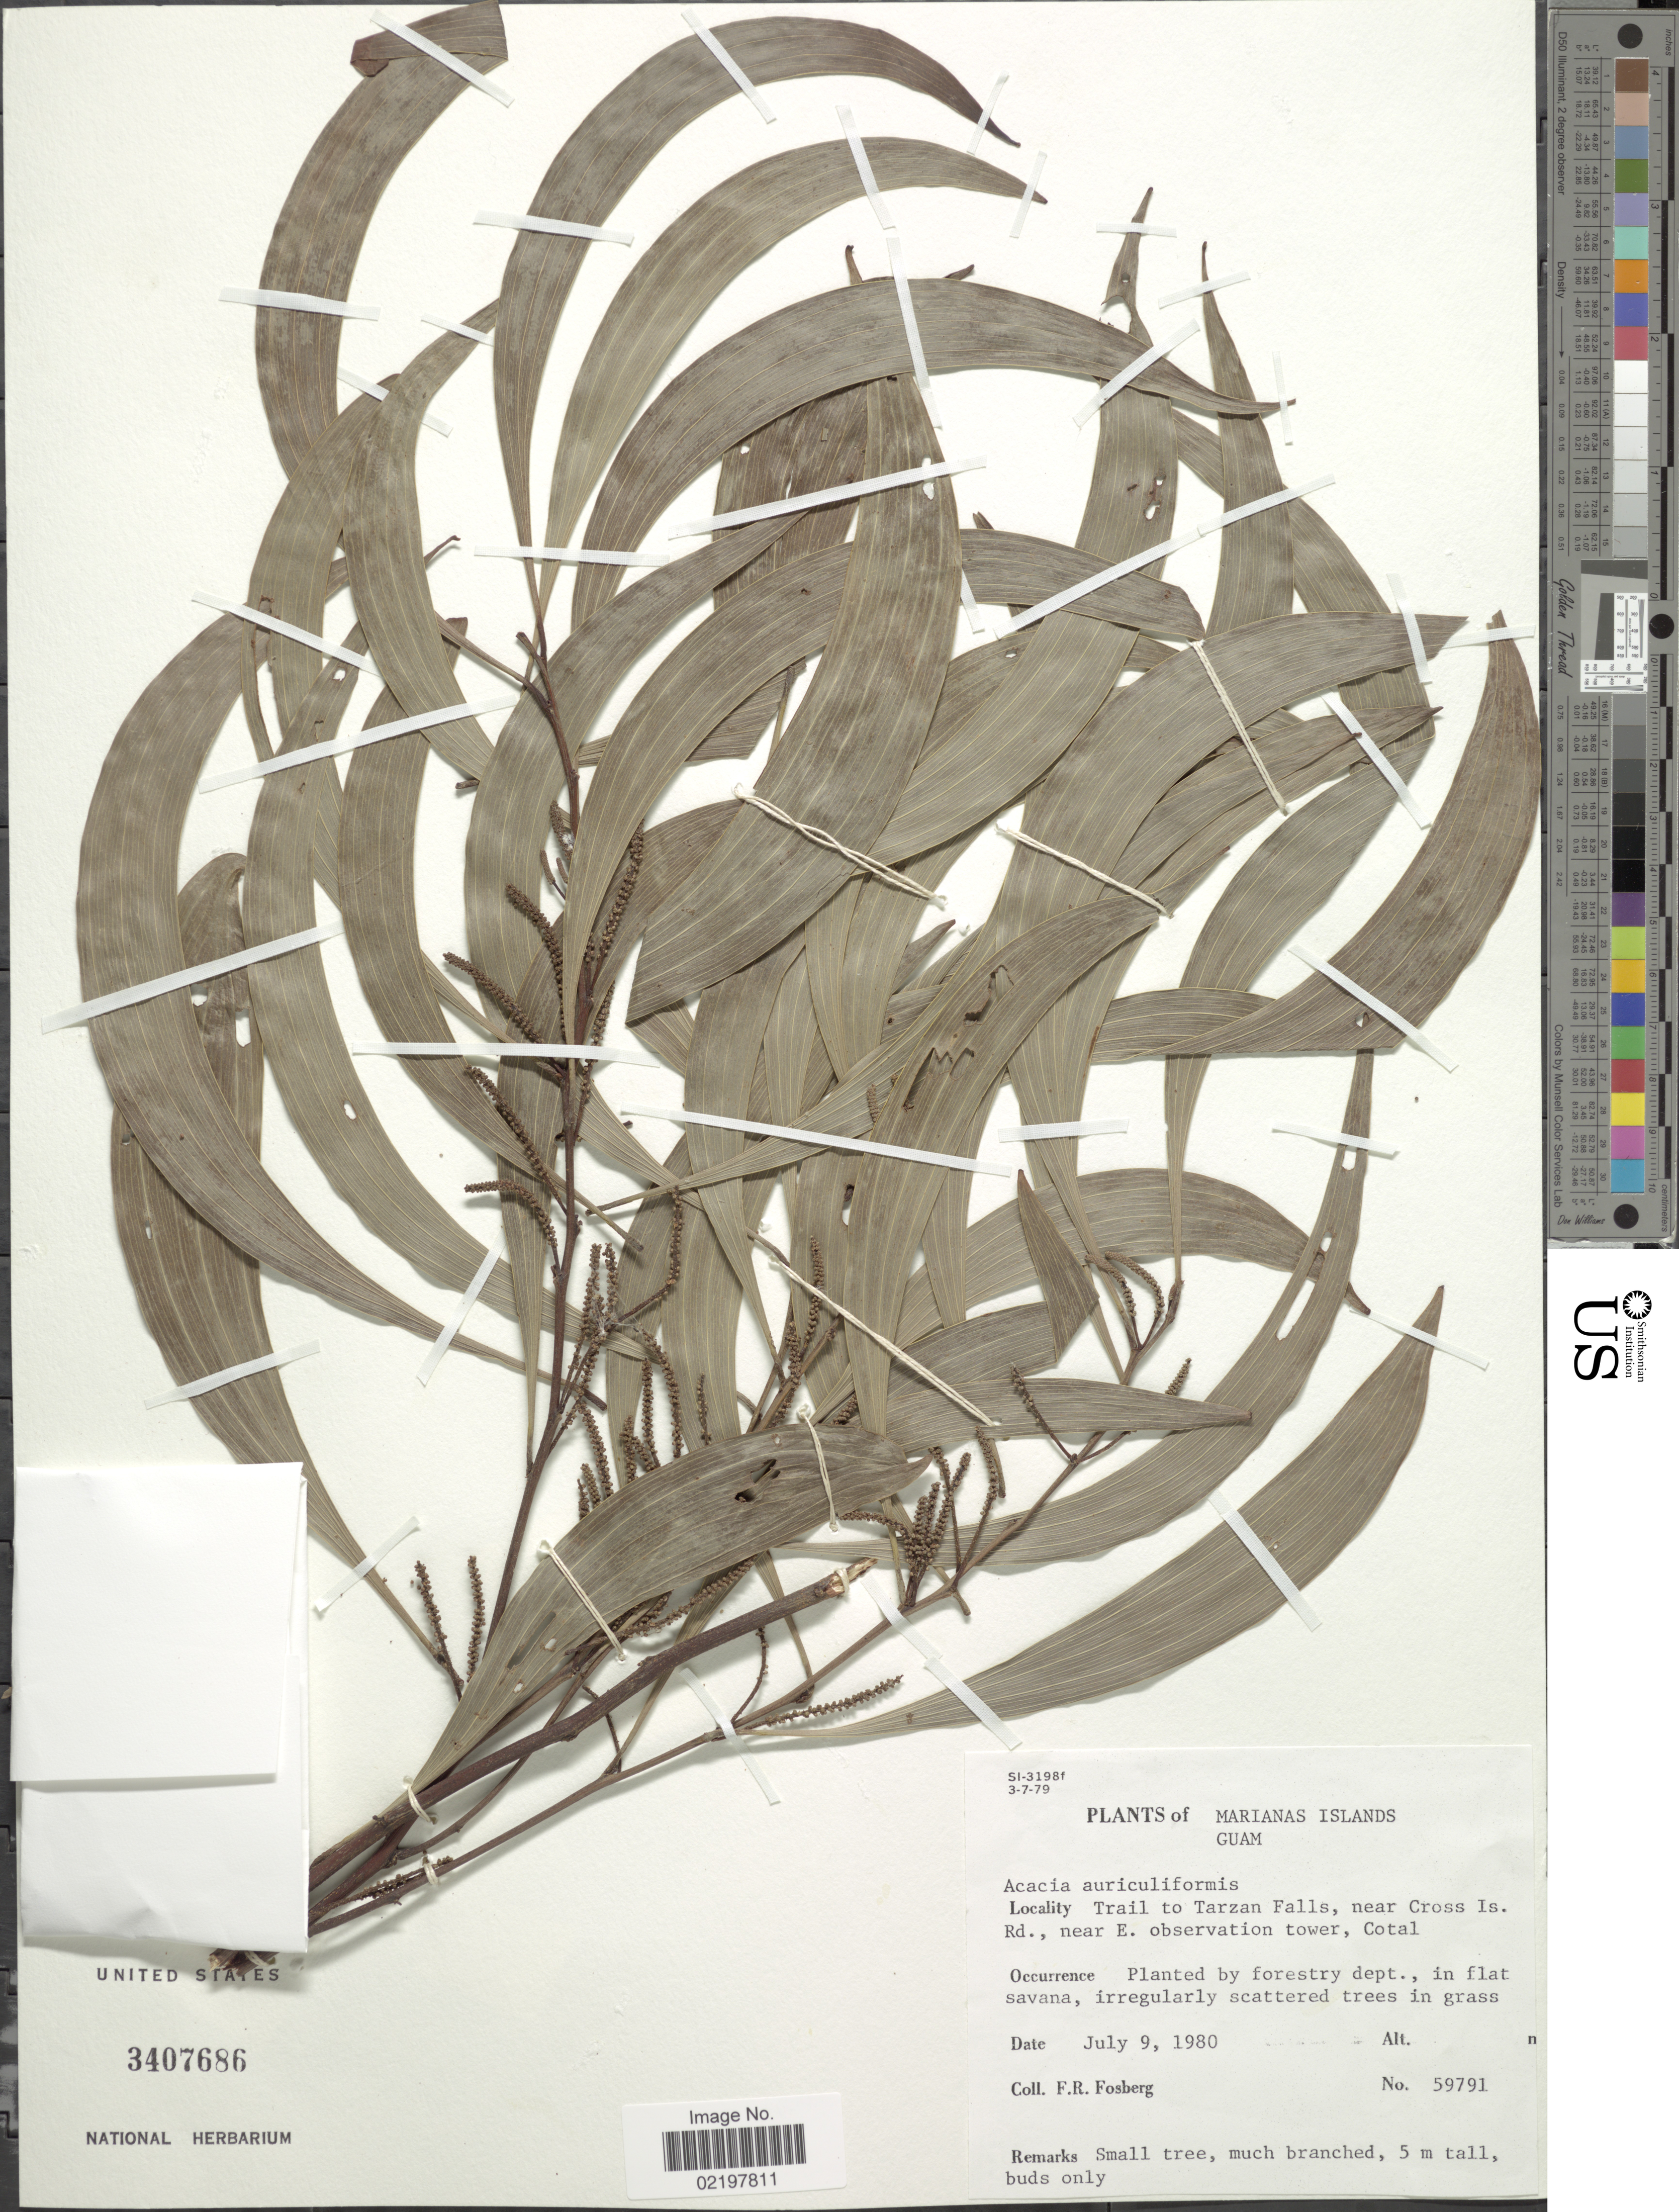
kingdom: Plantae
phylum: Tracheophyta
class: Magnoliopsida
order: Fabales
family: Fabaceae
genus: Acacia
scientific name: Acacia auriculiformis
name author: A. Cunn. ex Benth.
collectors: F. R. Fosberg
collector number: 59791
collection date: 1980-07-09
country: Guam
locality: Marianas Islands, Guam, Trail to Tarzan Falls, near Cross OIs., Rd., near E. observation tower, Cotal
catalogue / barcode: US 3407686